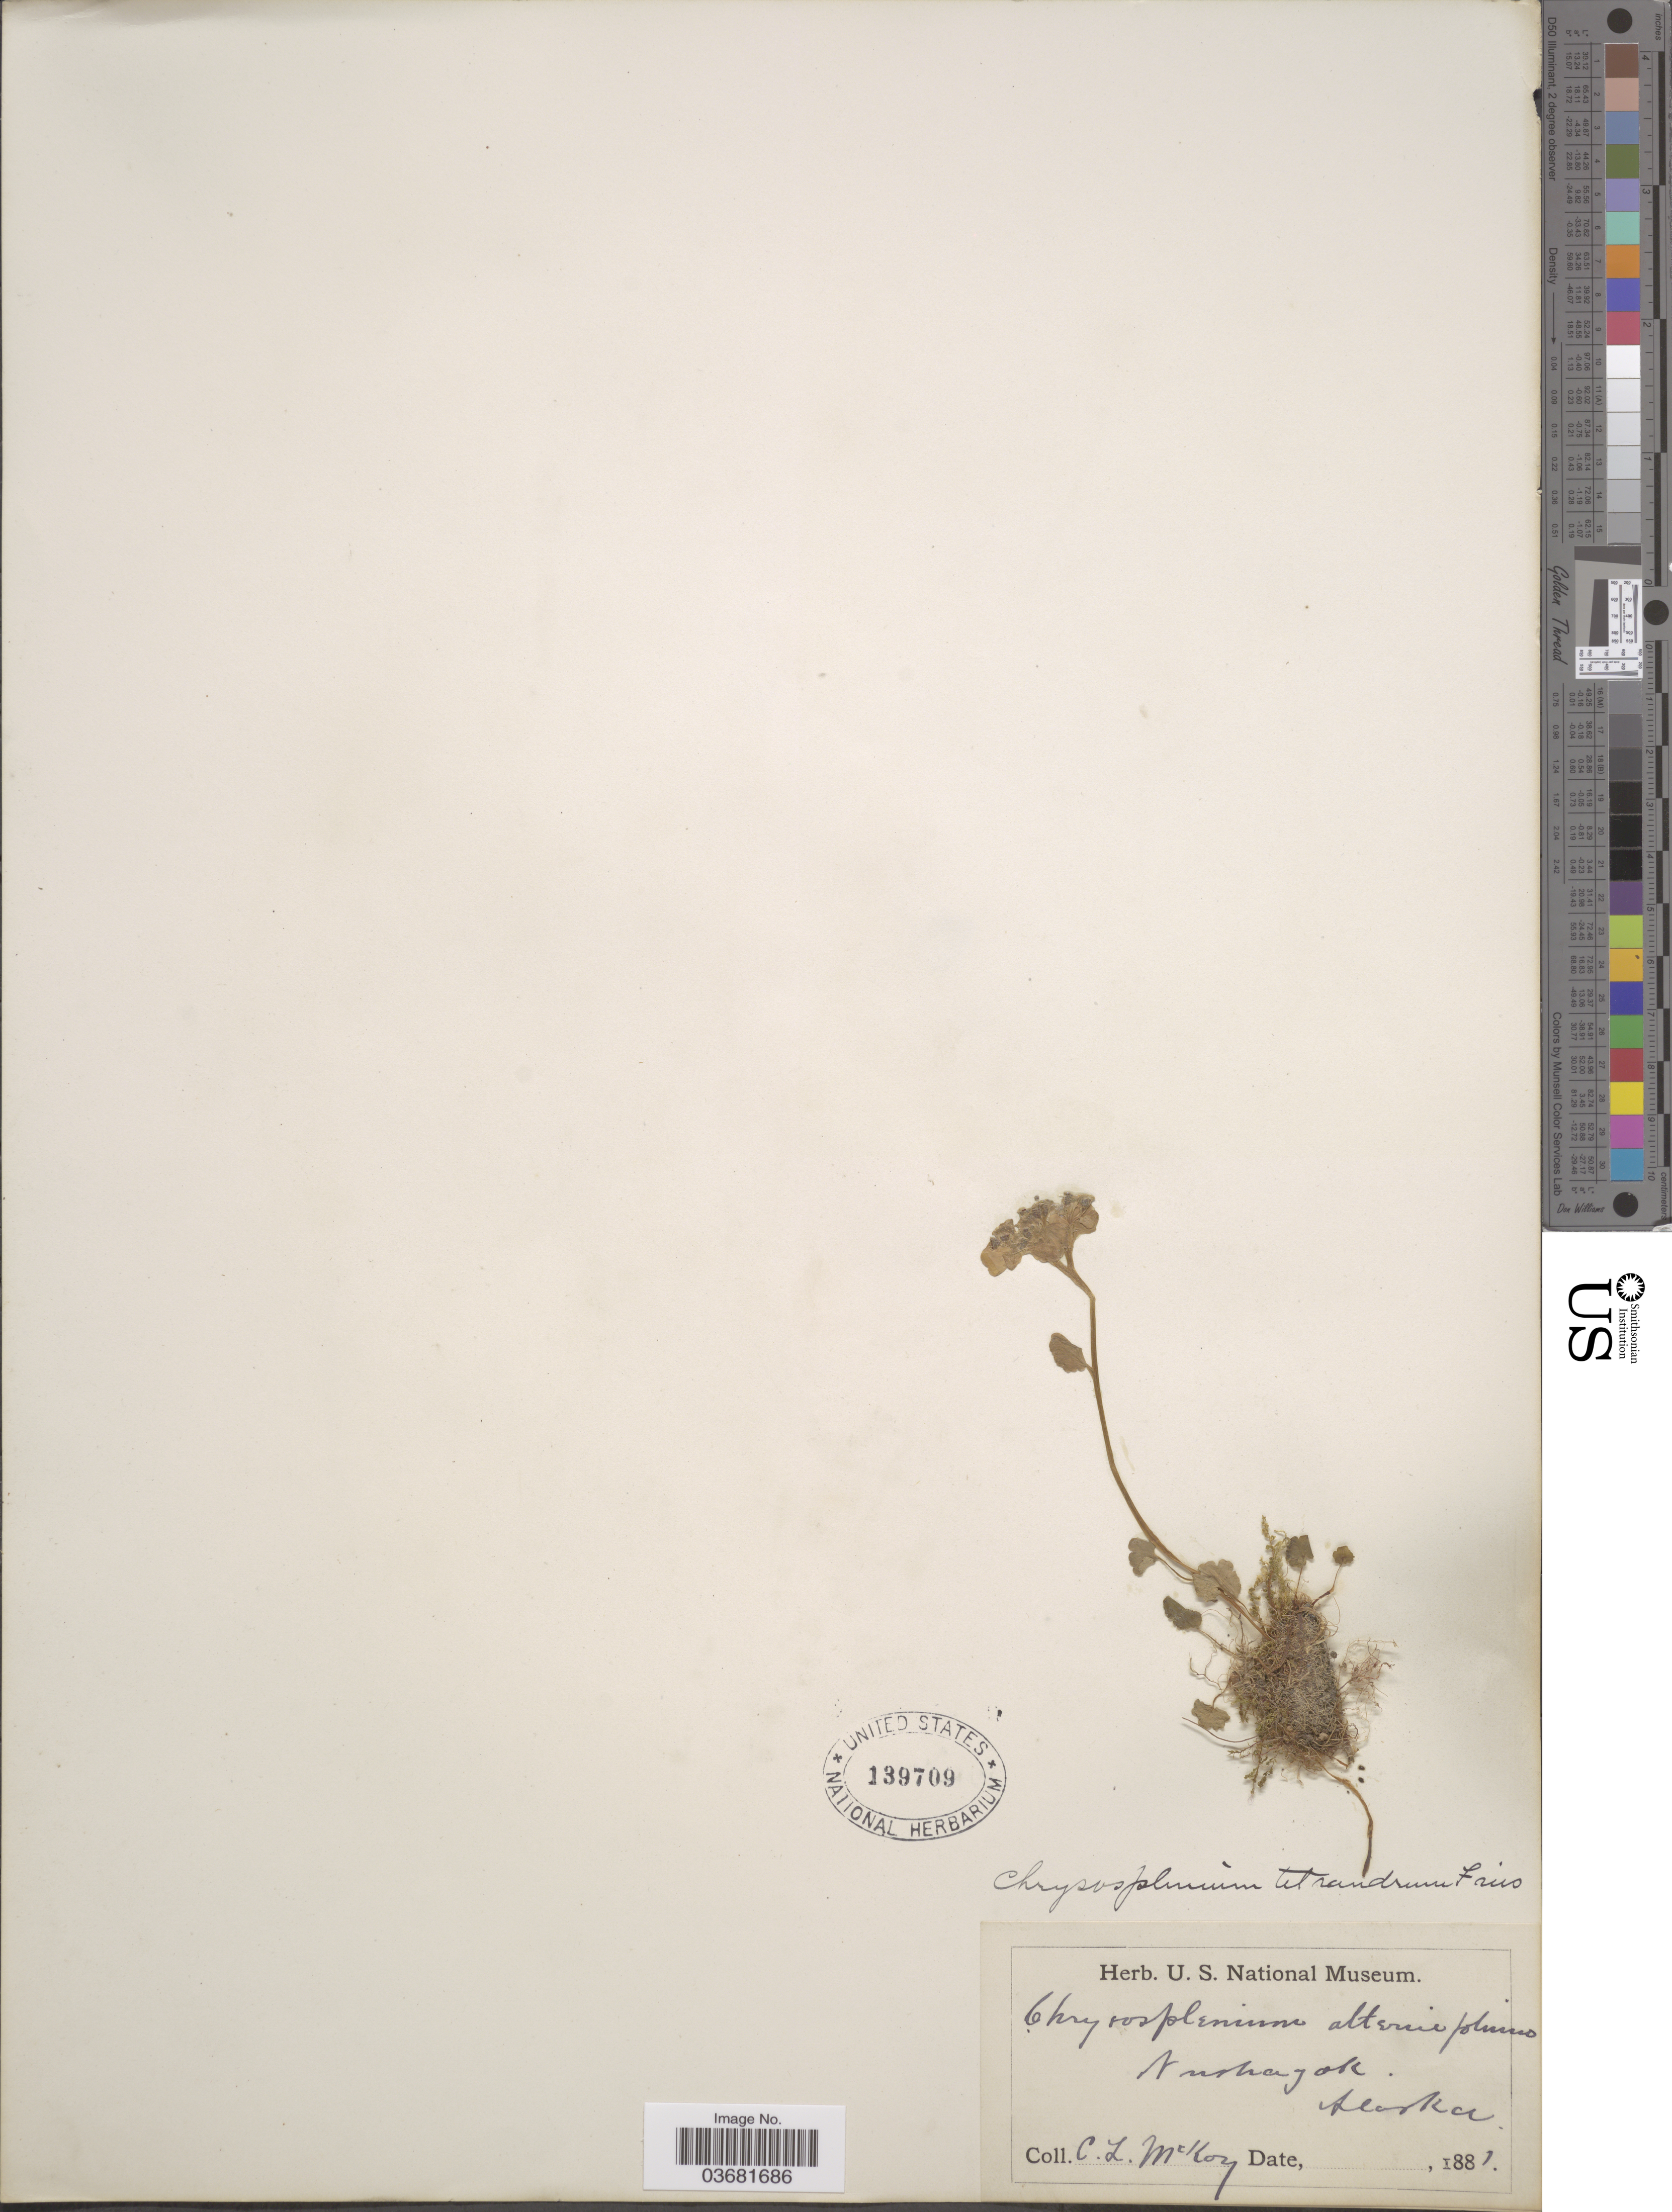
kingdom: Plantae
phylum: Tracheophyta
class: Magnoliopsida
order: Saxifragales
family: Saxifragaceae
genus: Chrysosplenium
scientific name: Chrysosplenium tetrandrum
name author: (N. Lund) Th. Fr.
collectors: C. McKoy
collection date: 1881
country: United States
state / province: Alaska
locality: Nushagak.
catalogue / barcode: US 139709